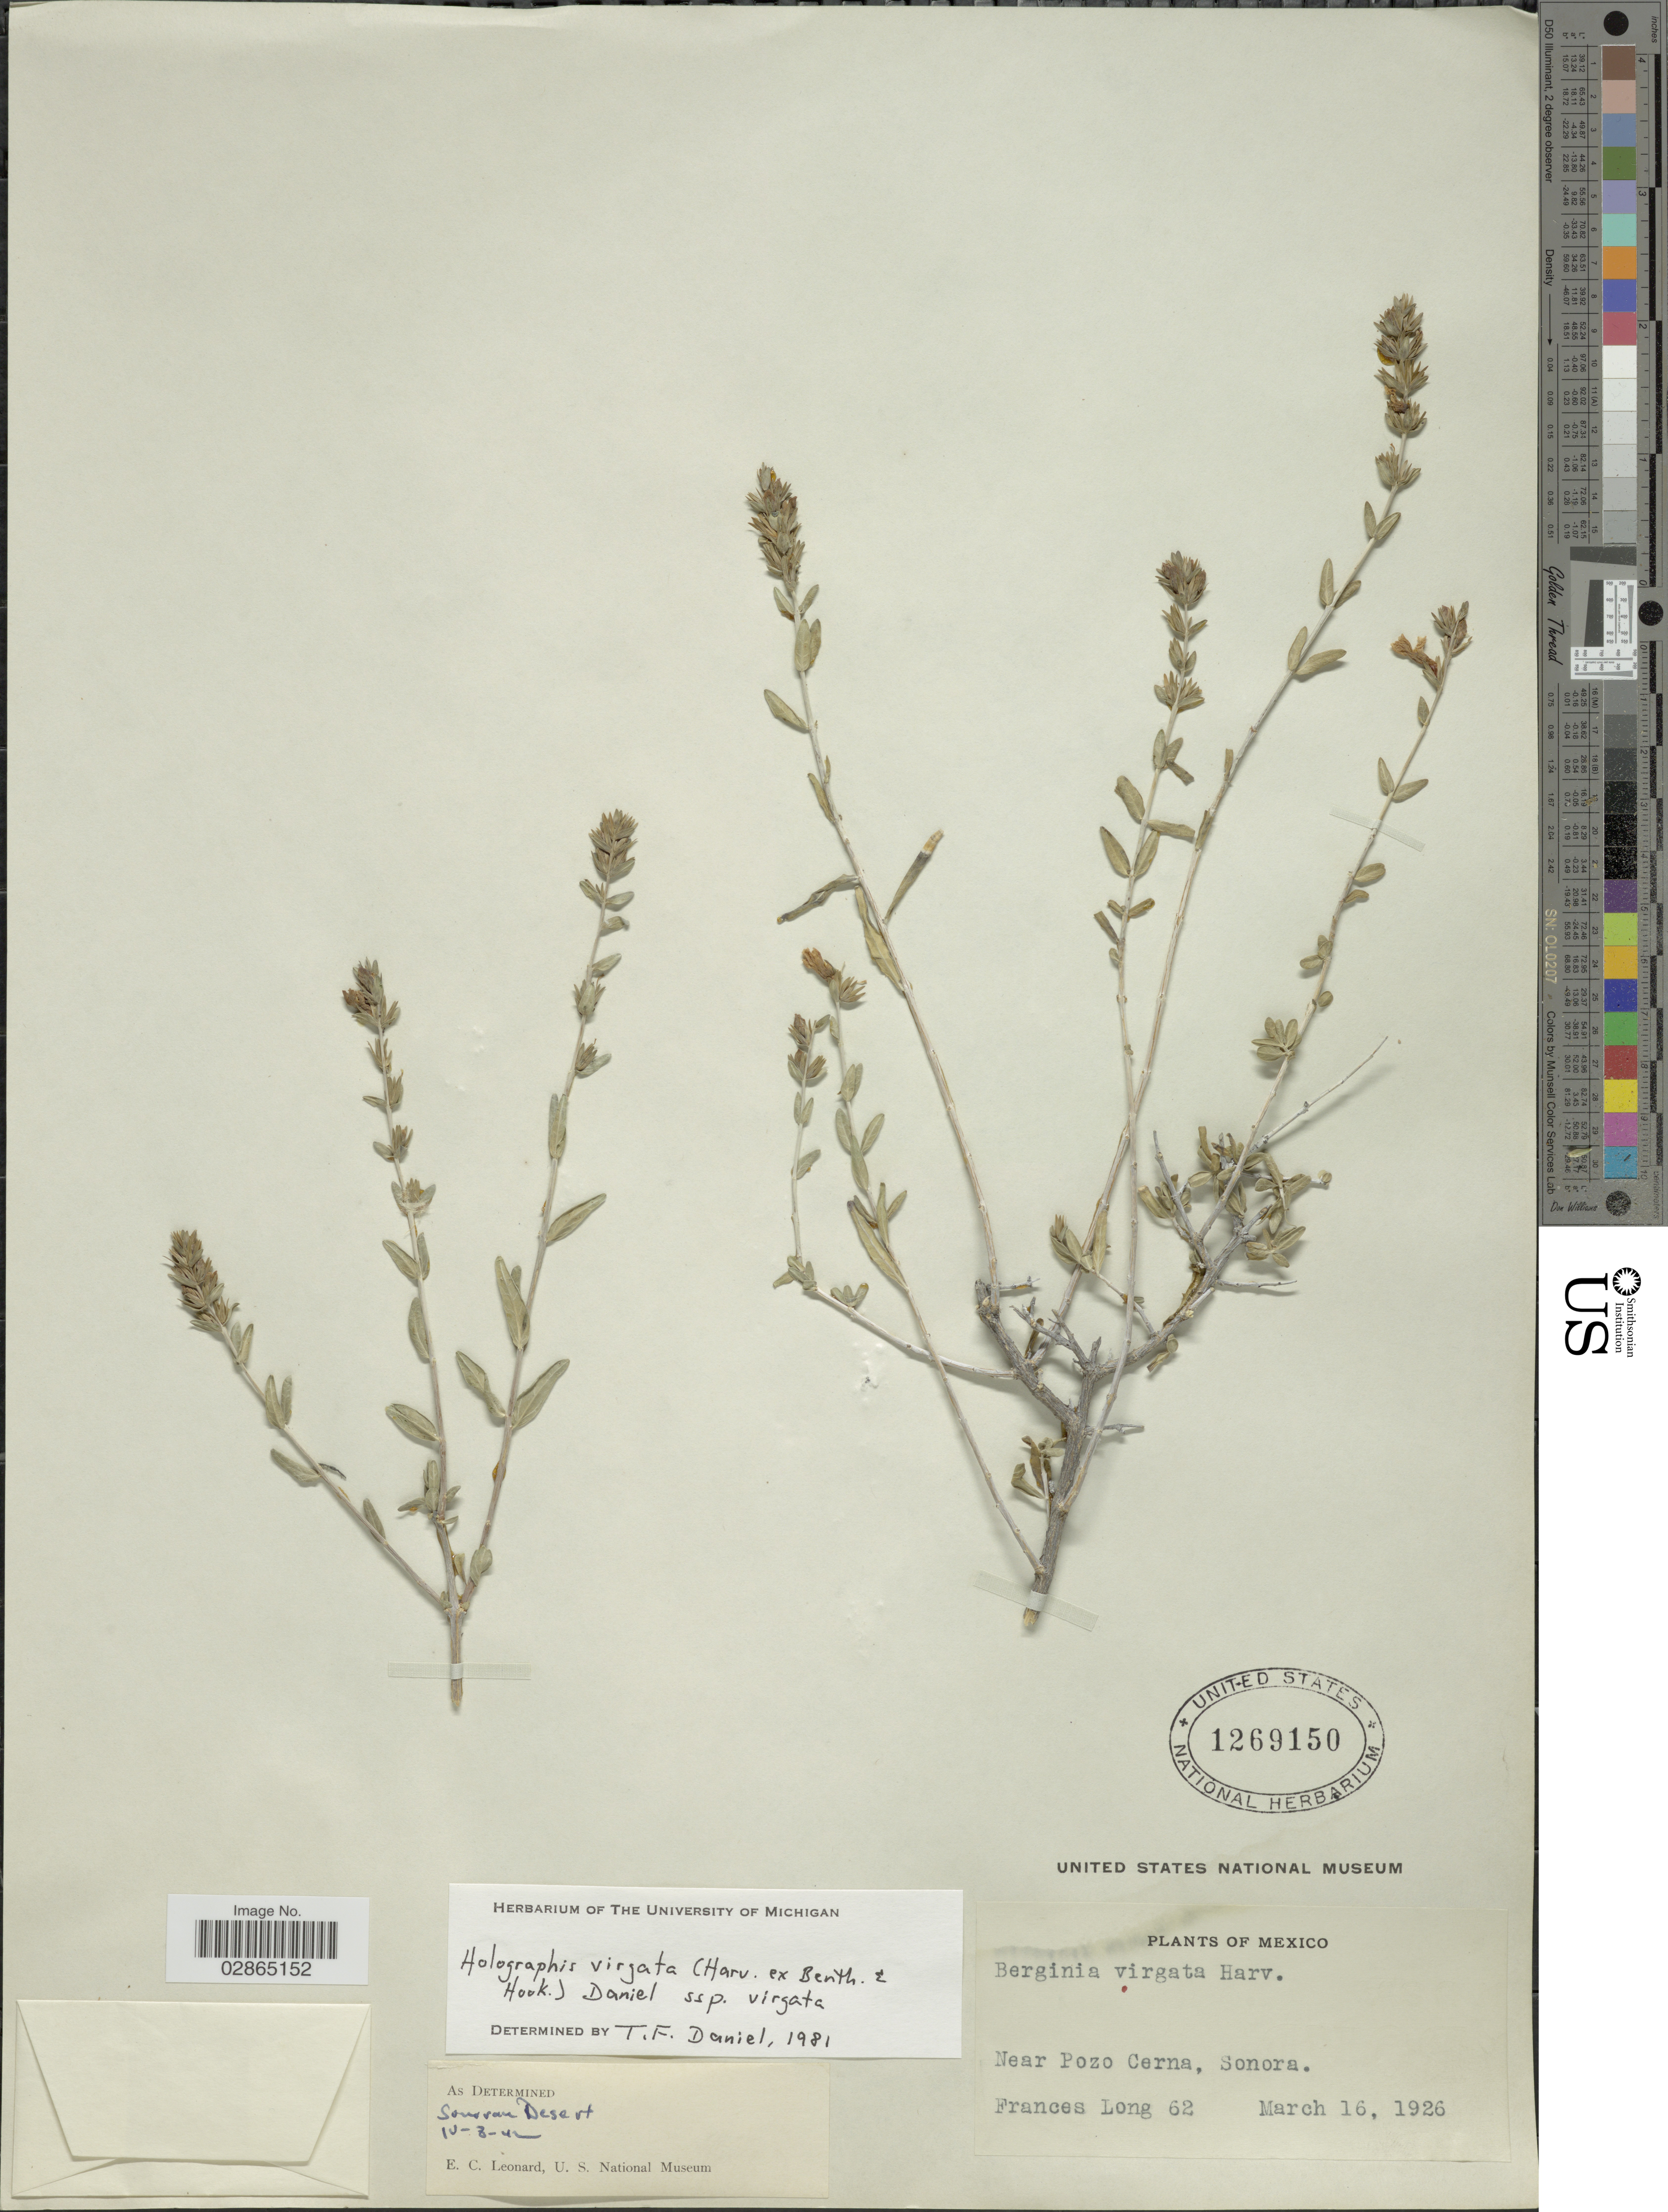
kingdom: Plantae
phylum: Tracheophyta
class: Magnoliopsida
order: Lamiales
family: Acanthaceae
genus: Holographis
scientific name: Holographis virgata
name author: (Harv. ex Benth.) T.F. Daniel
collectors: F. Long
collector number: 62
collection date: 1926-03-16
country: Mexico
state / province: Sonora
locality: Near Poxo Cerna.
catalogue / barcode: US 1269150